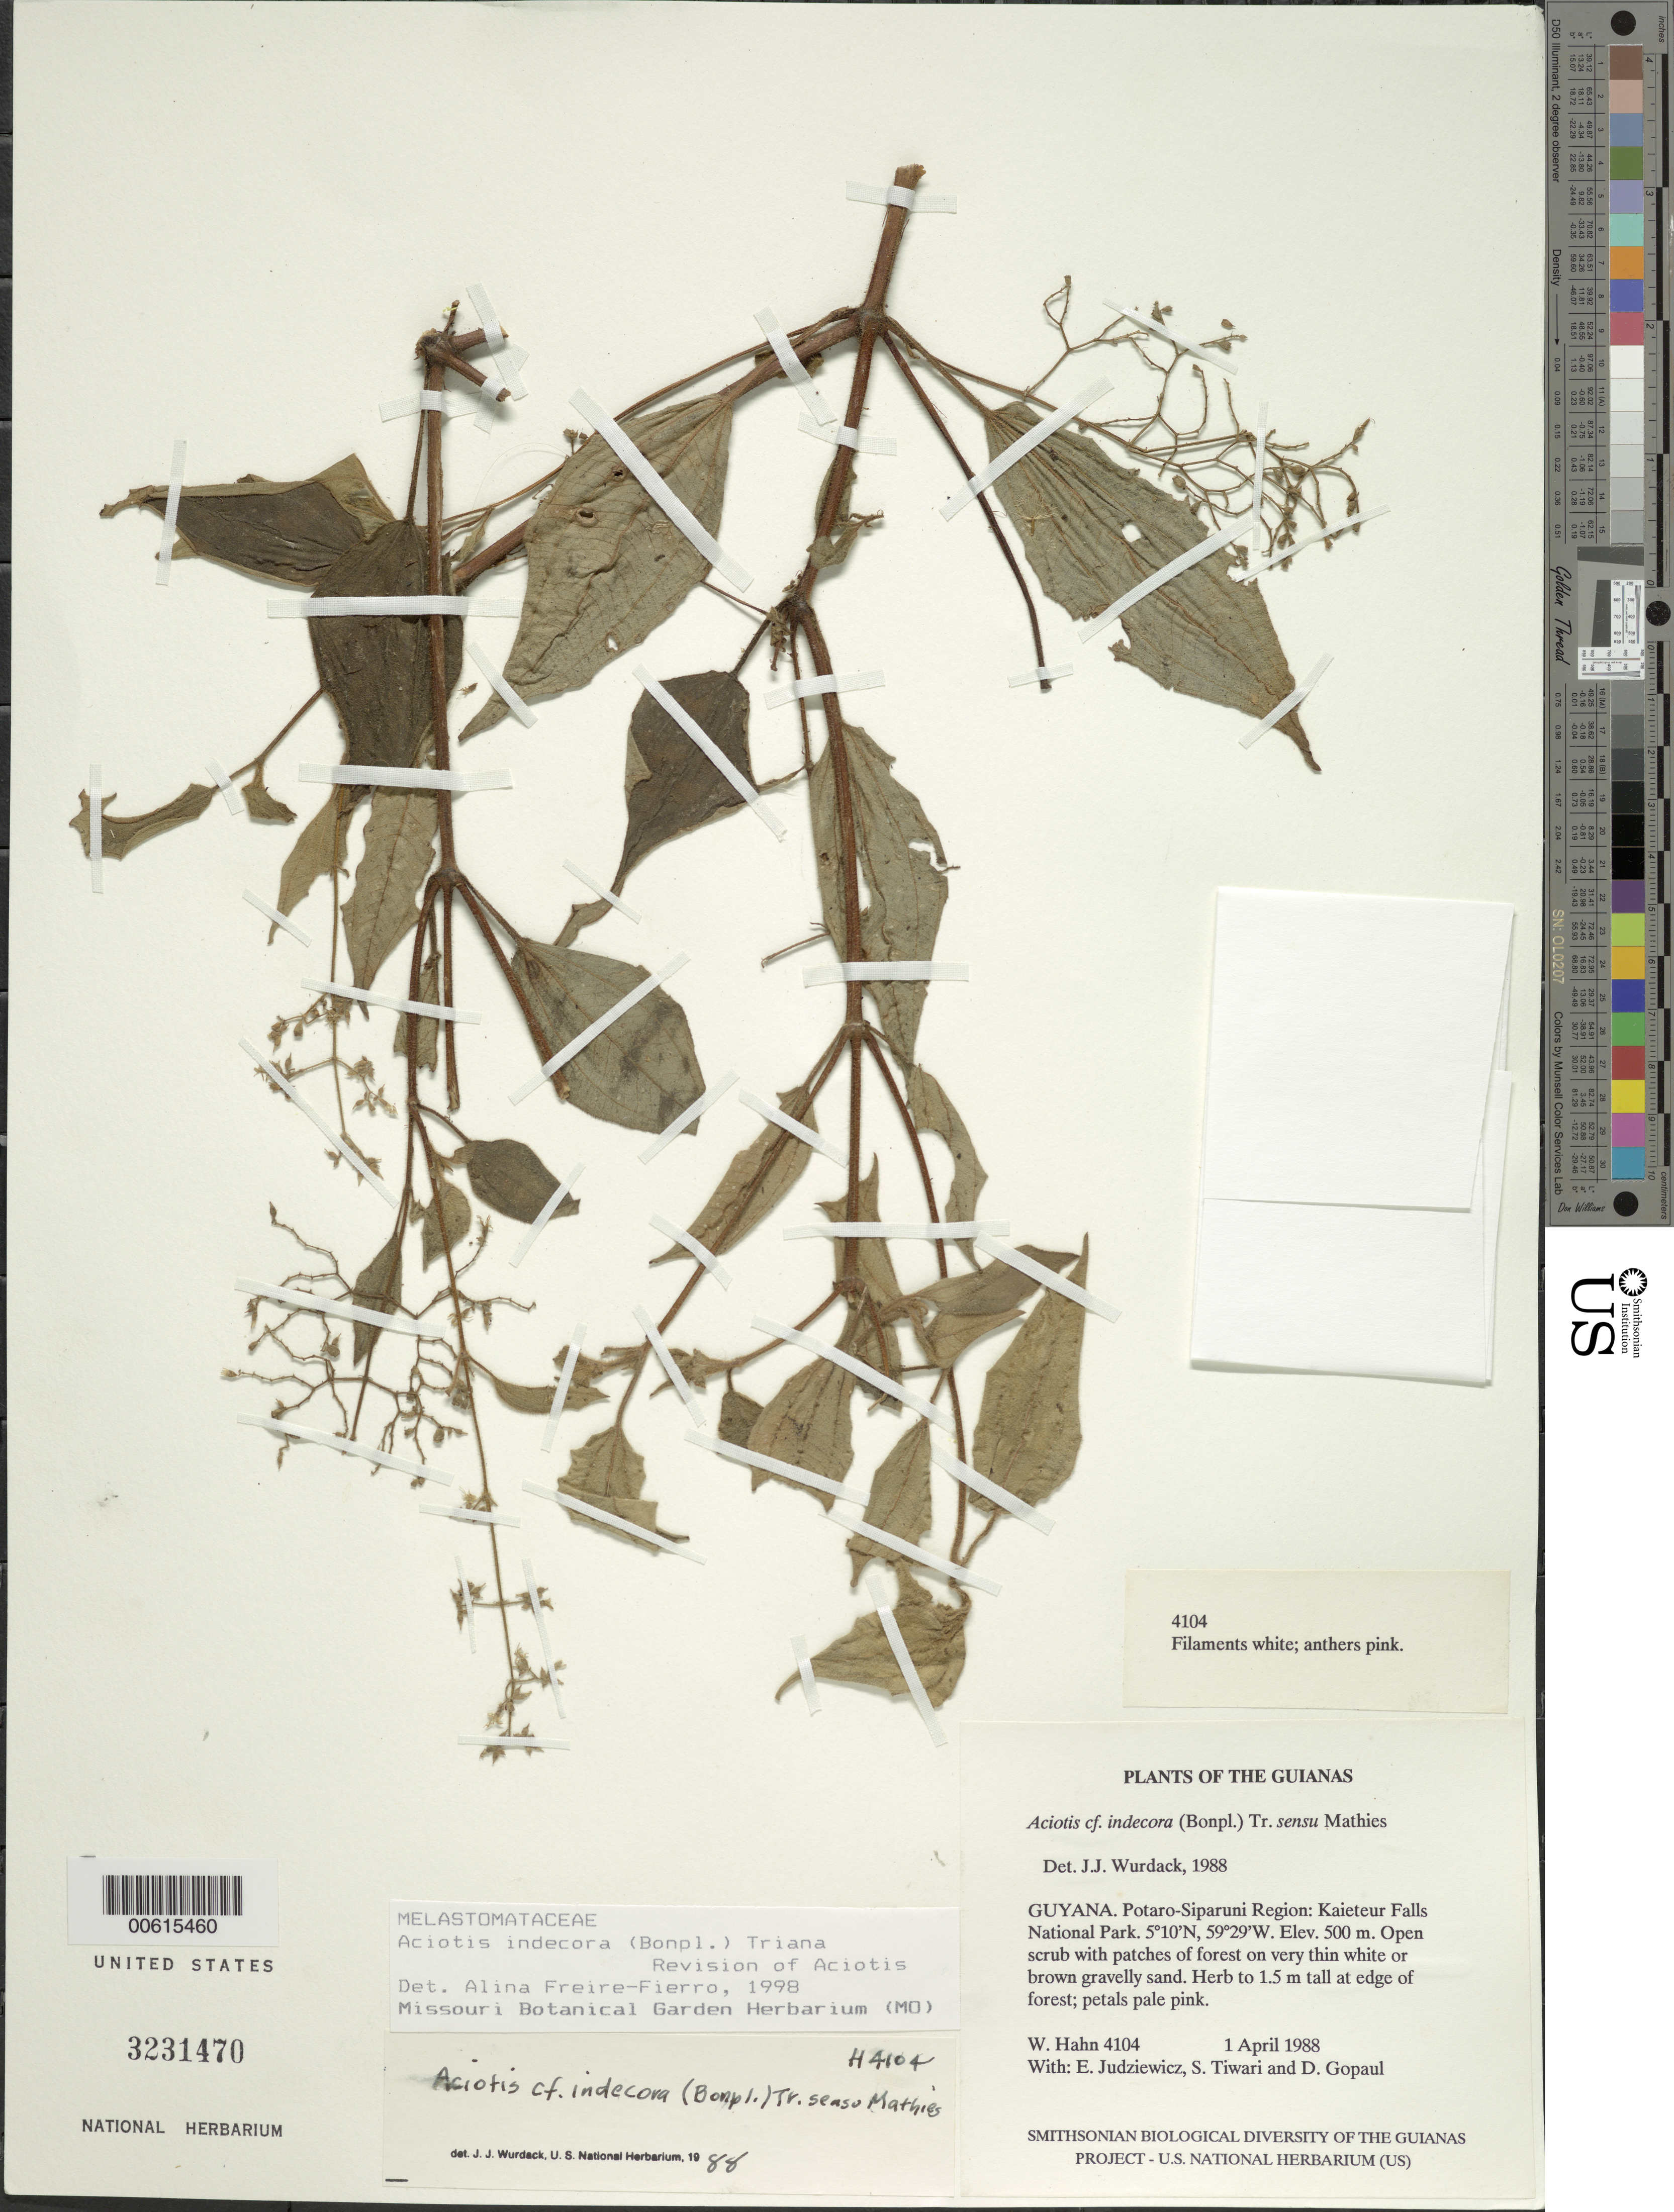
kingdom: Plantae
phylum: Tracheophyta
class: Magnoliopsida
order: Myrtales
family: Melastomataceae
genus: Aciotis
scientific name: Aciotis indecora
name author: (Bonpl.) Triana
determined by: Freire-Fierro, A.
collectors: W. Hahn, E. J. Judziewicz, S. Tiwari & D. Gopaul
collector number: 4104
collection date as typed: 1 April 1988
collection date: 1988-04-01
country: Guyana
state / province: Potaro-Siparuni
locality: Kaieteur Falls National Park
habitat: Open scrub with patches of forest. On very thin white or brown gravelly sand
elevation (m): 500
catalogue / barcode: US 3231470